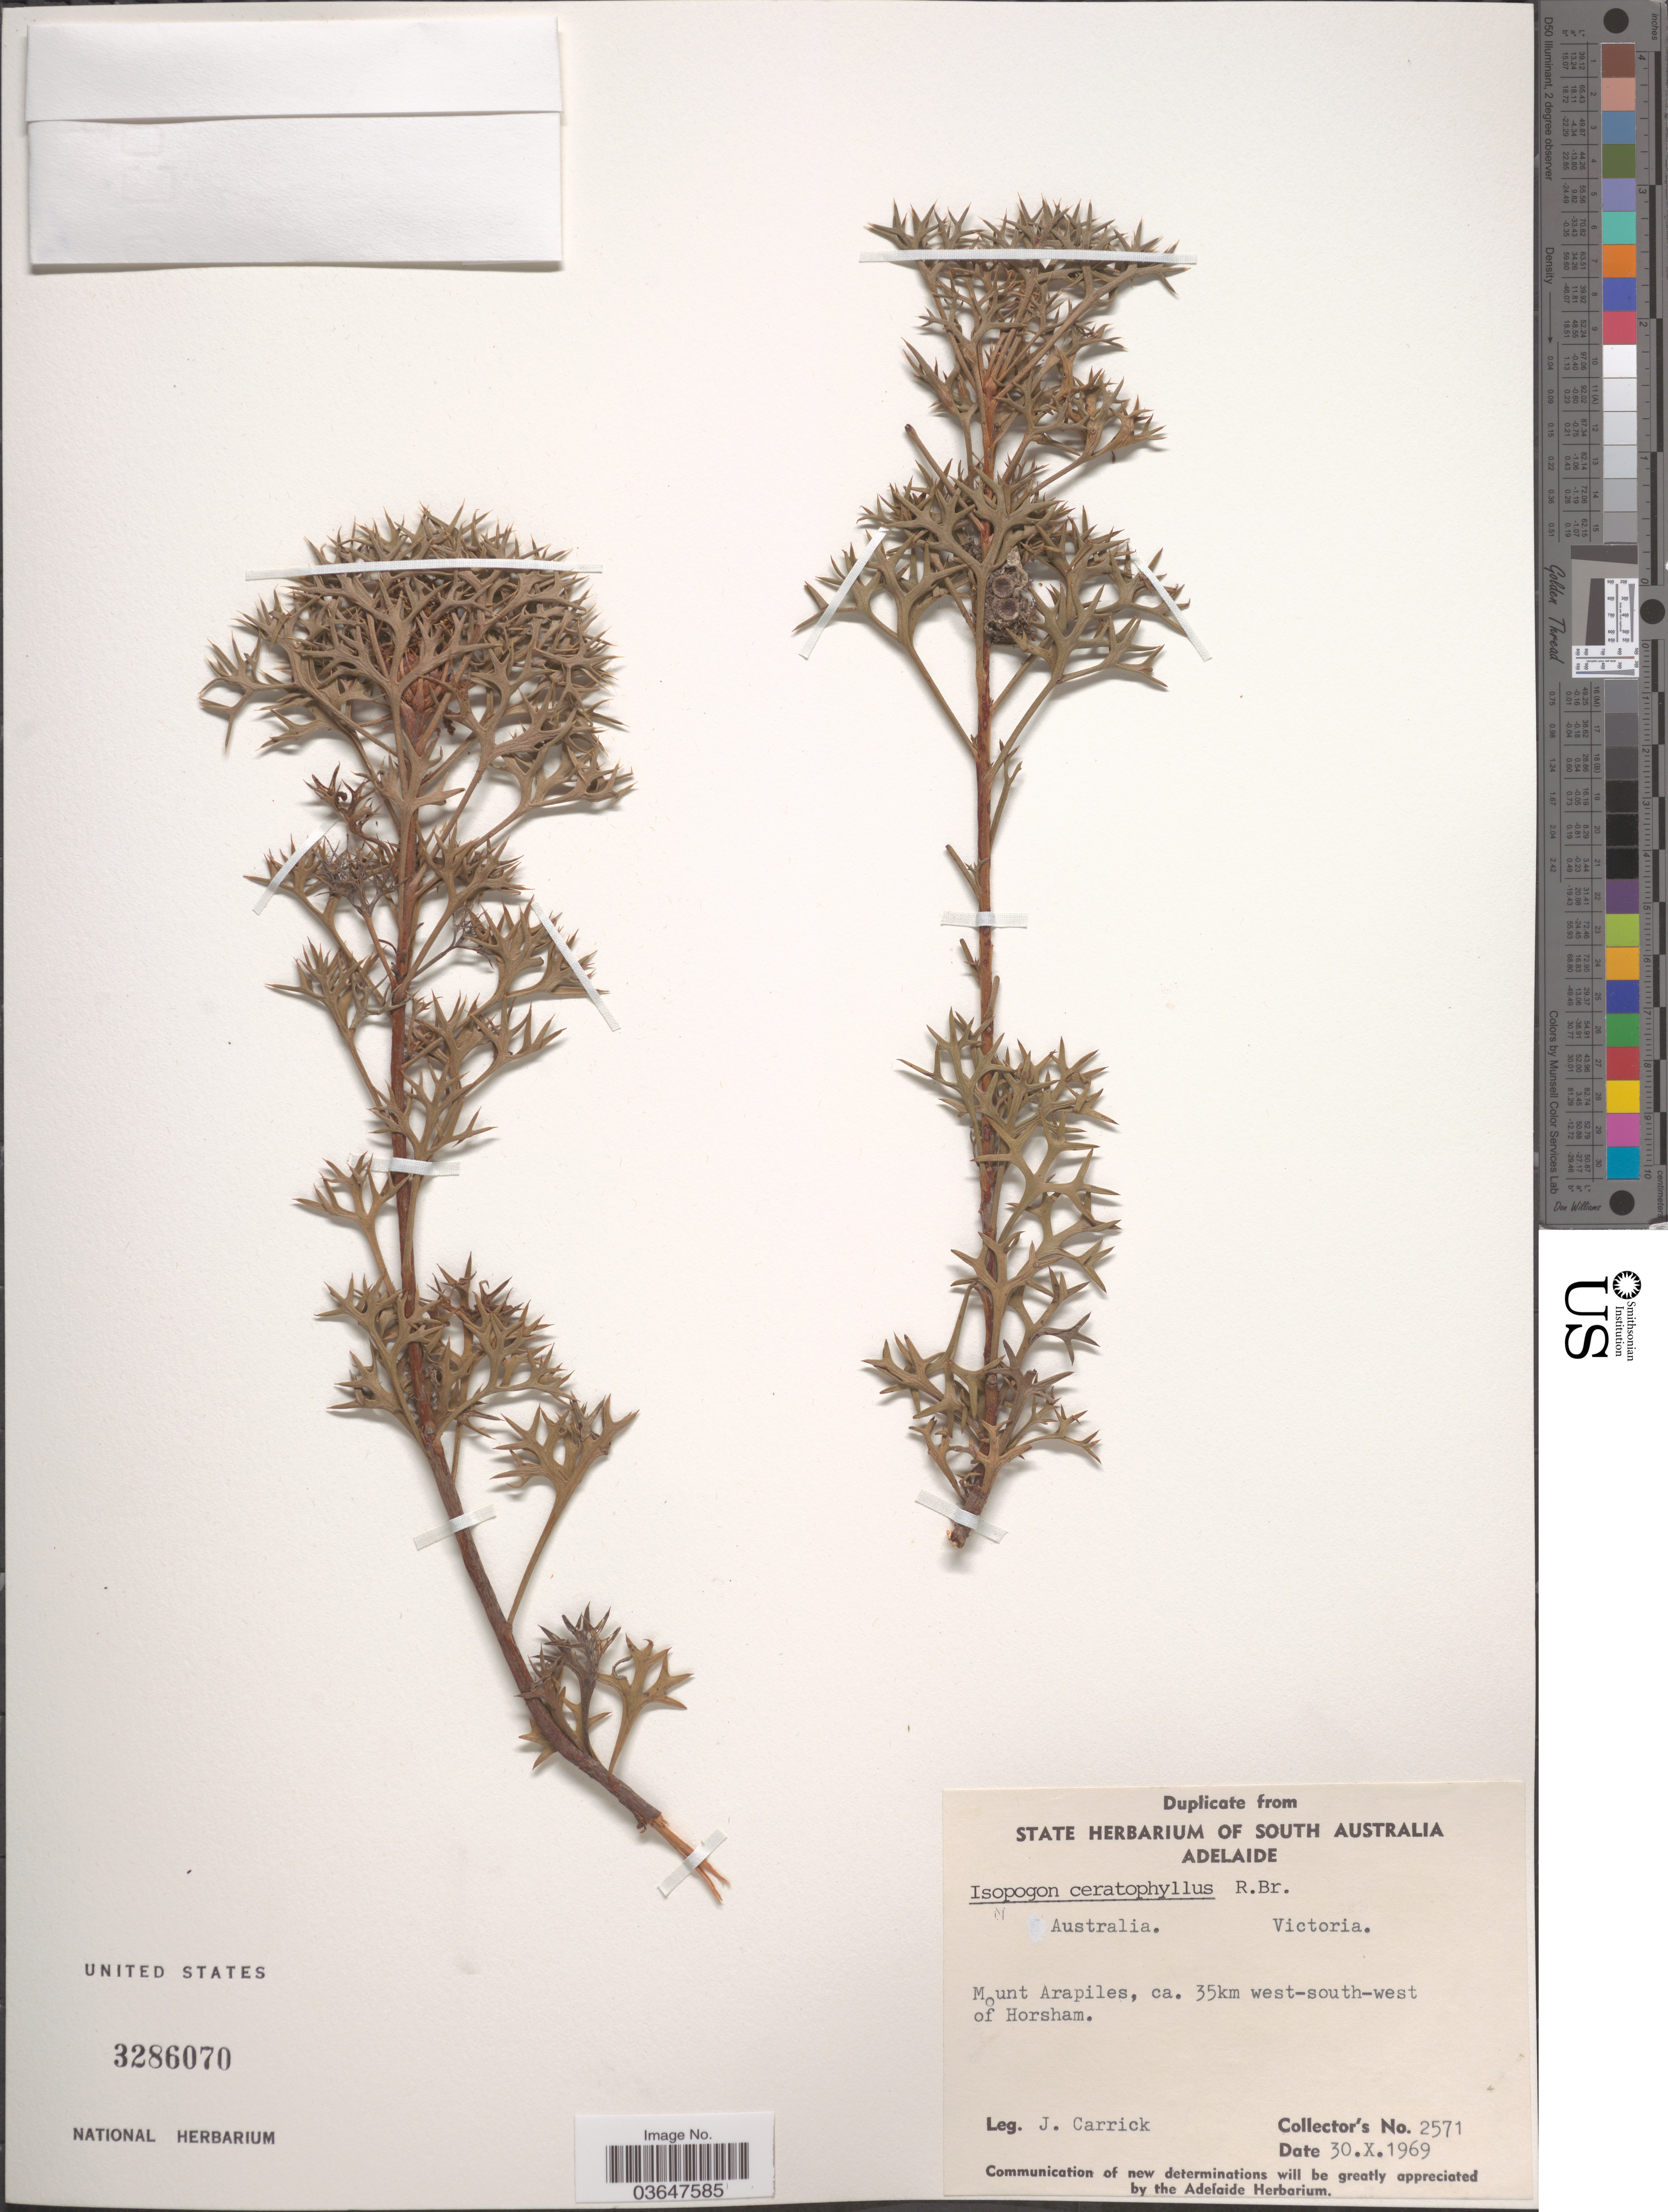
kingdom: Plantae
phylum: Tracheophyta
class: Magnoliopsida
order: Proteales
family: Proteaceae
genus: Isopogon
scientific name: Isopogon ceratophyllus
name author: R. Br.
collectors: J. Carrick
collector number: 2571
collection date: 1969-10-30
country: Australia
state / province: South Australia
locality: Adelaide. Mount Arapiles, ca. 35km west-south-west of Horsham.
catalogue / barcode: US 3286070